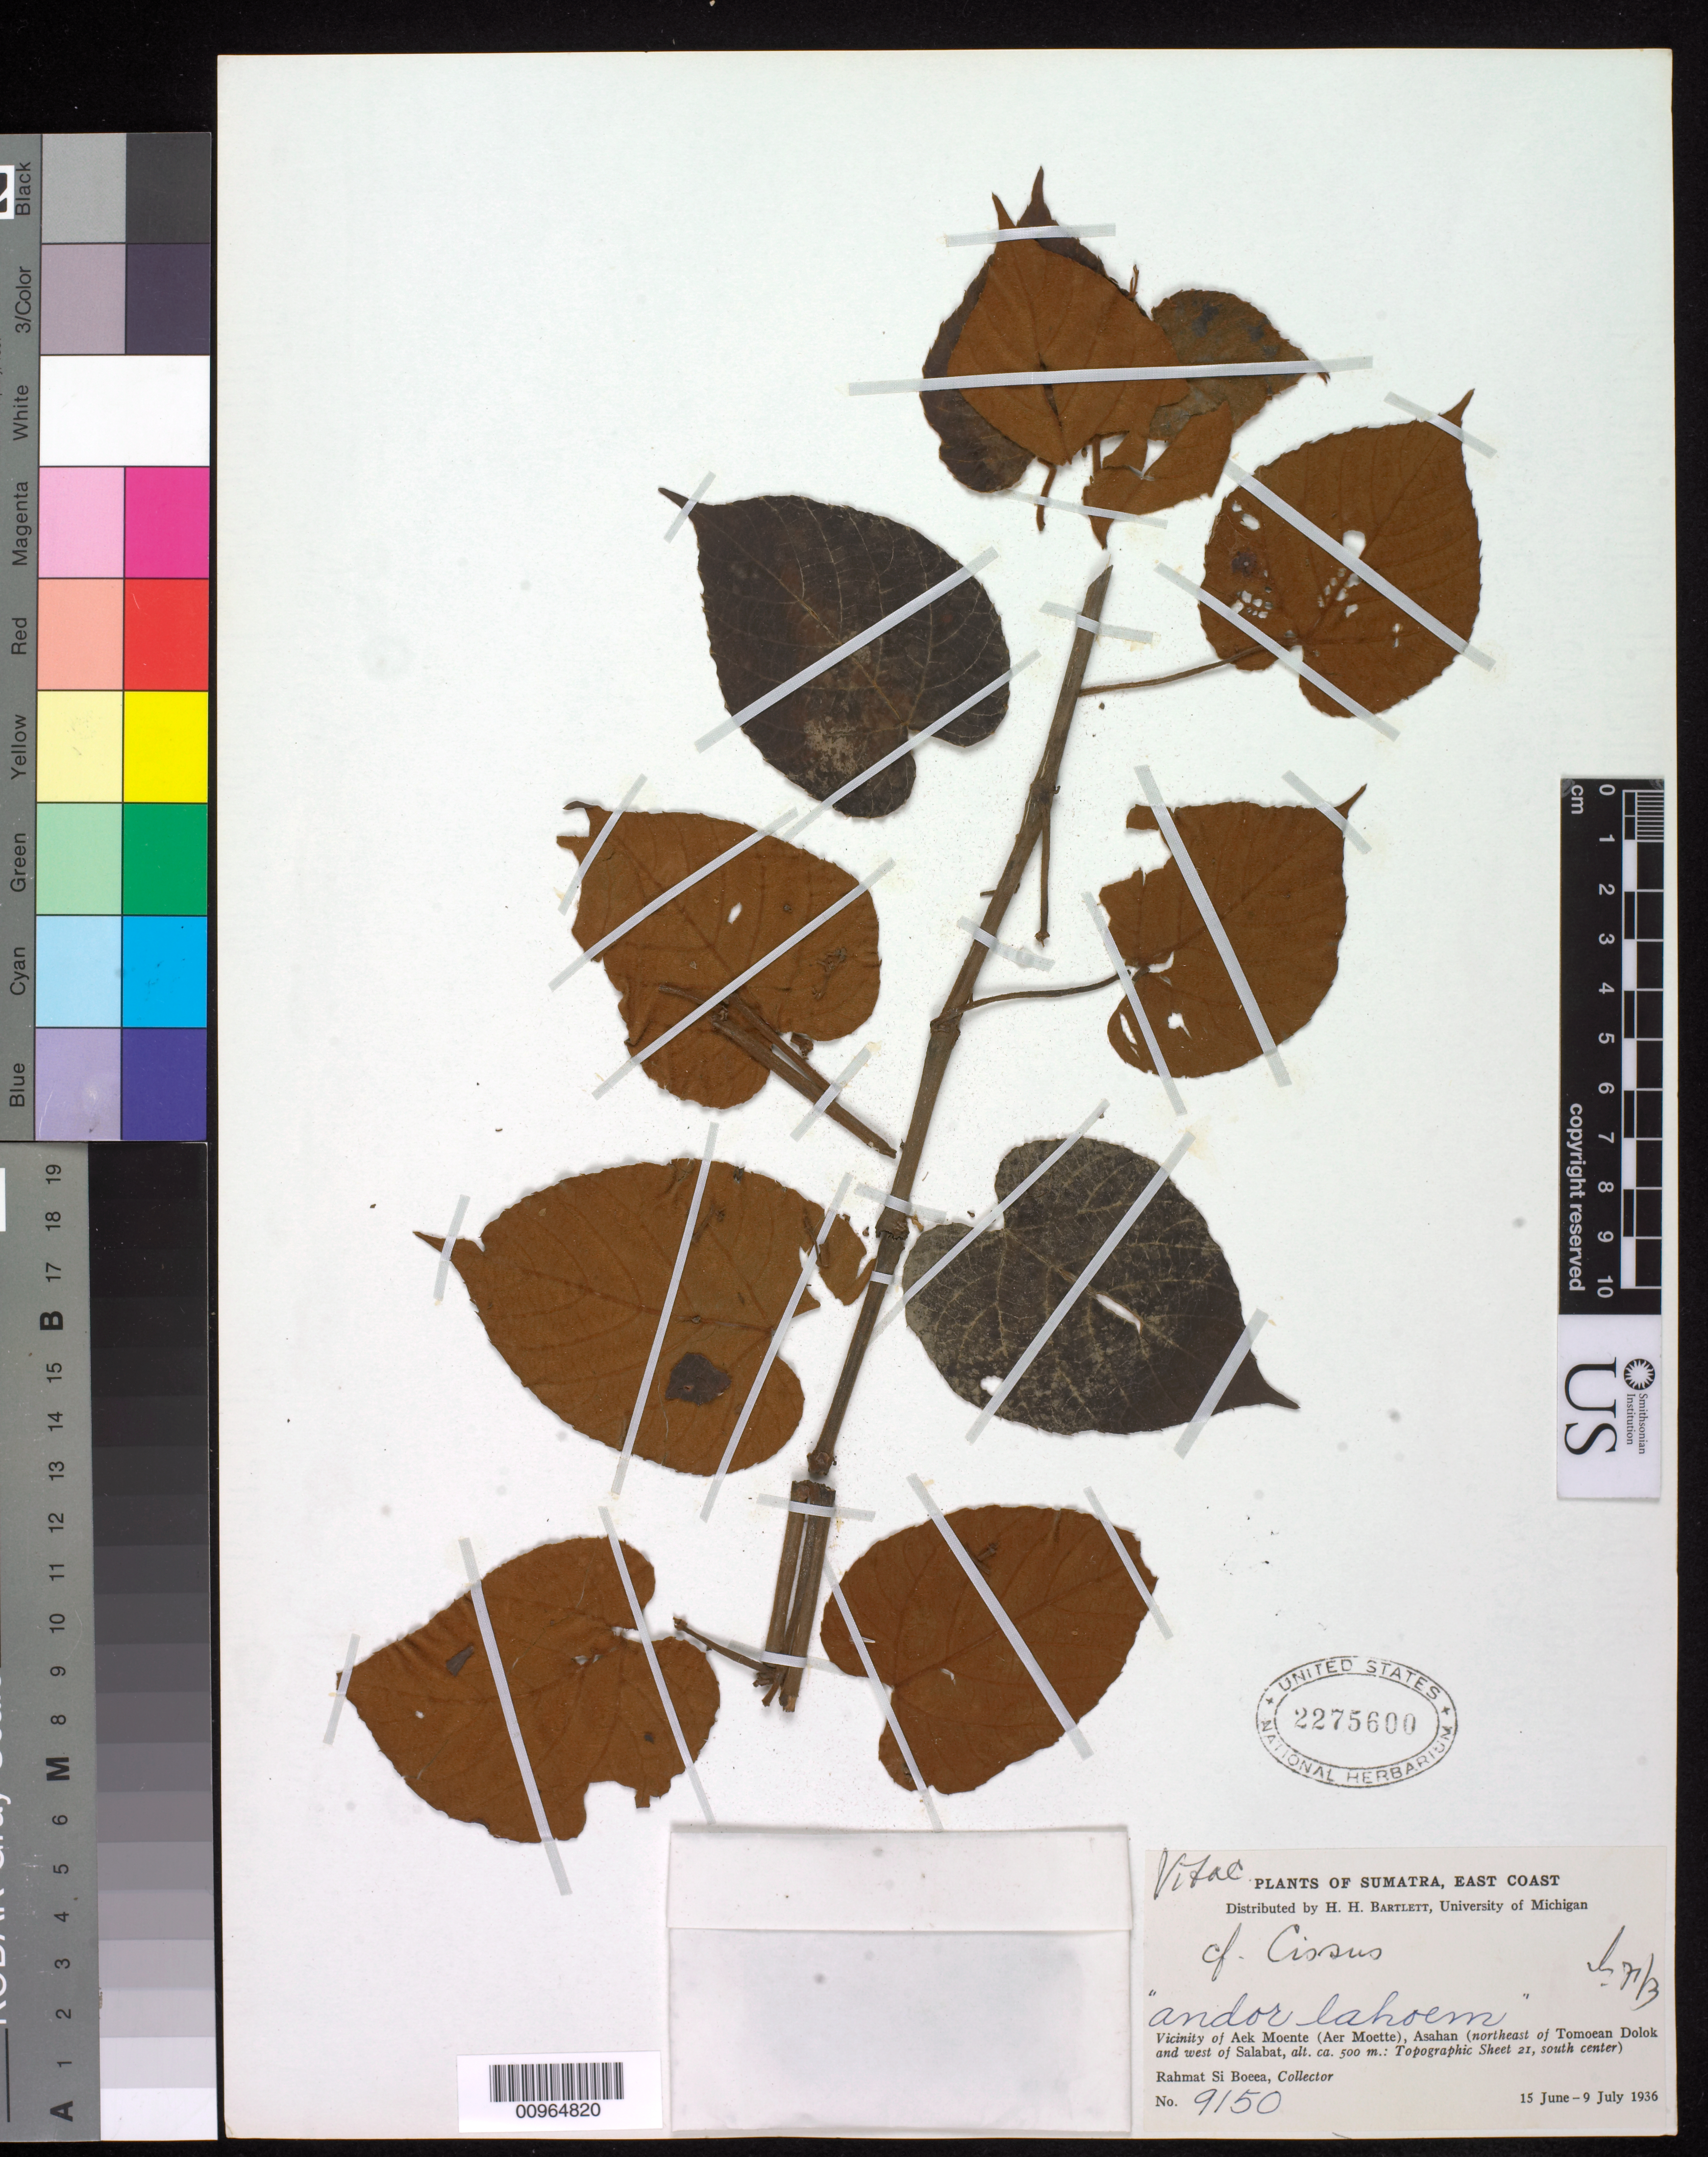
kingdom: Plantae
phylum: Tracheophyta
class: Magnoliopsida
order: Vitales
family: Vitaceae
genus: Cissus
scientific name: Cissus sp.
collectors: Rahmat Si Boeea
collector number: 9150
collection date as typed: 15 Jun 1936 to 09 Jul 1936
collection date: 1936-06-15/1936-07-09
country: Indonesia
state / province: Sumatra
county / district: North Sumatra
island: Sumatra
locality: Vicinity of Aek Moente (Aer Moette), Asahan (northeast of Tomoean Dolok and west of Salabat, Topographic Sheet 21, south center)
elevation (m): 500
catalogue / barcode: US 2275600